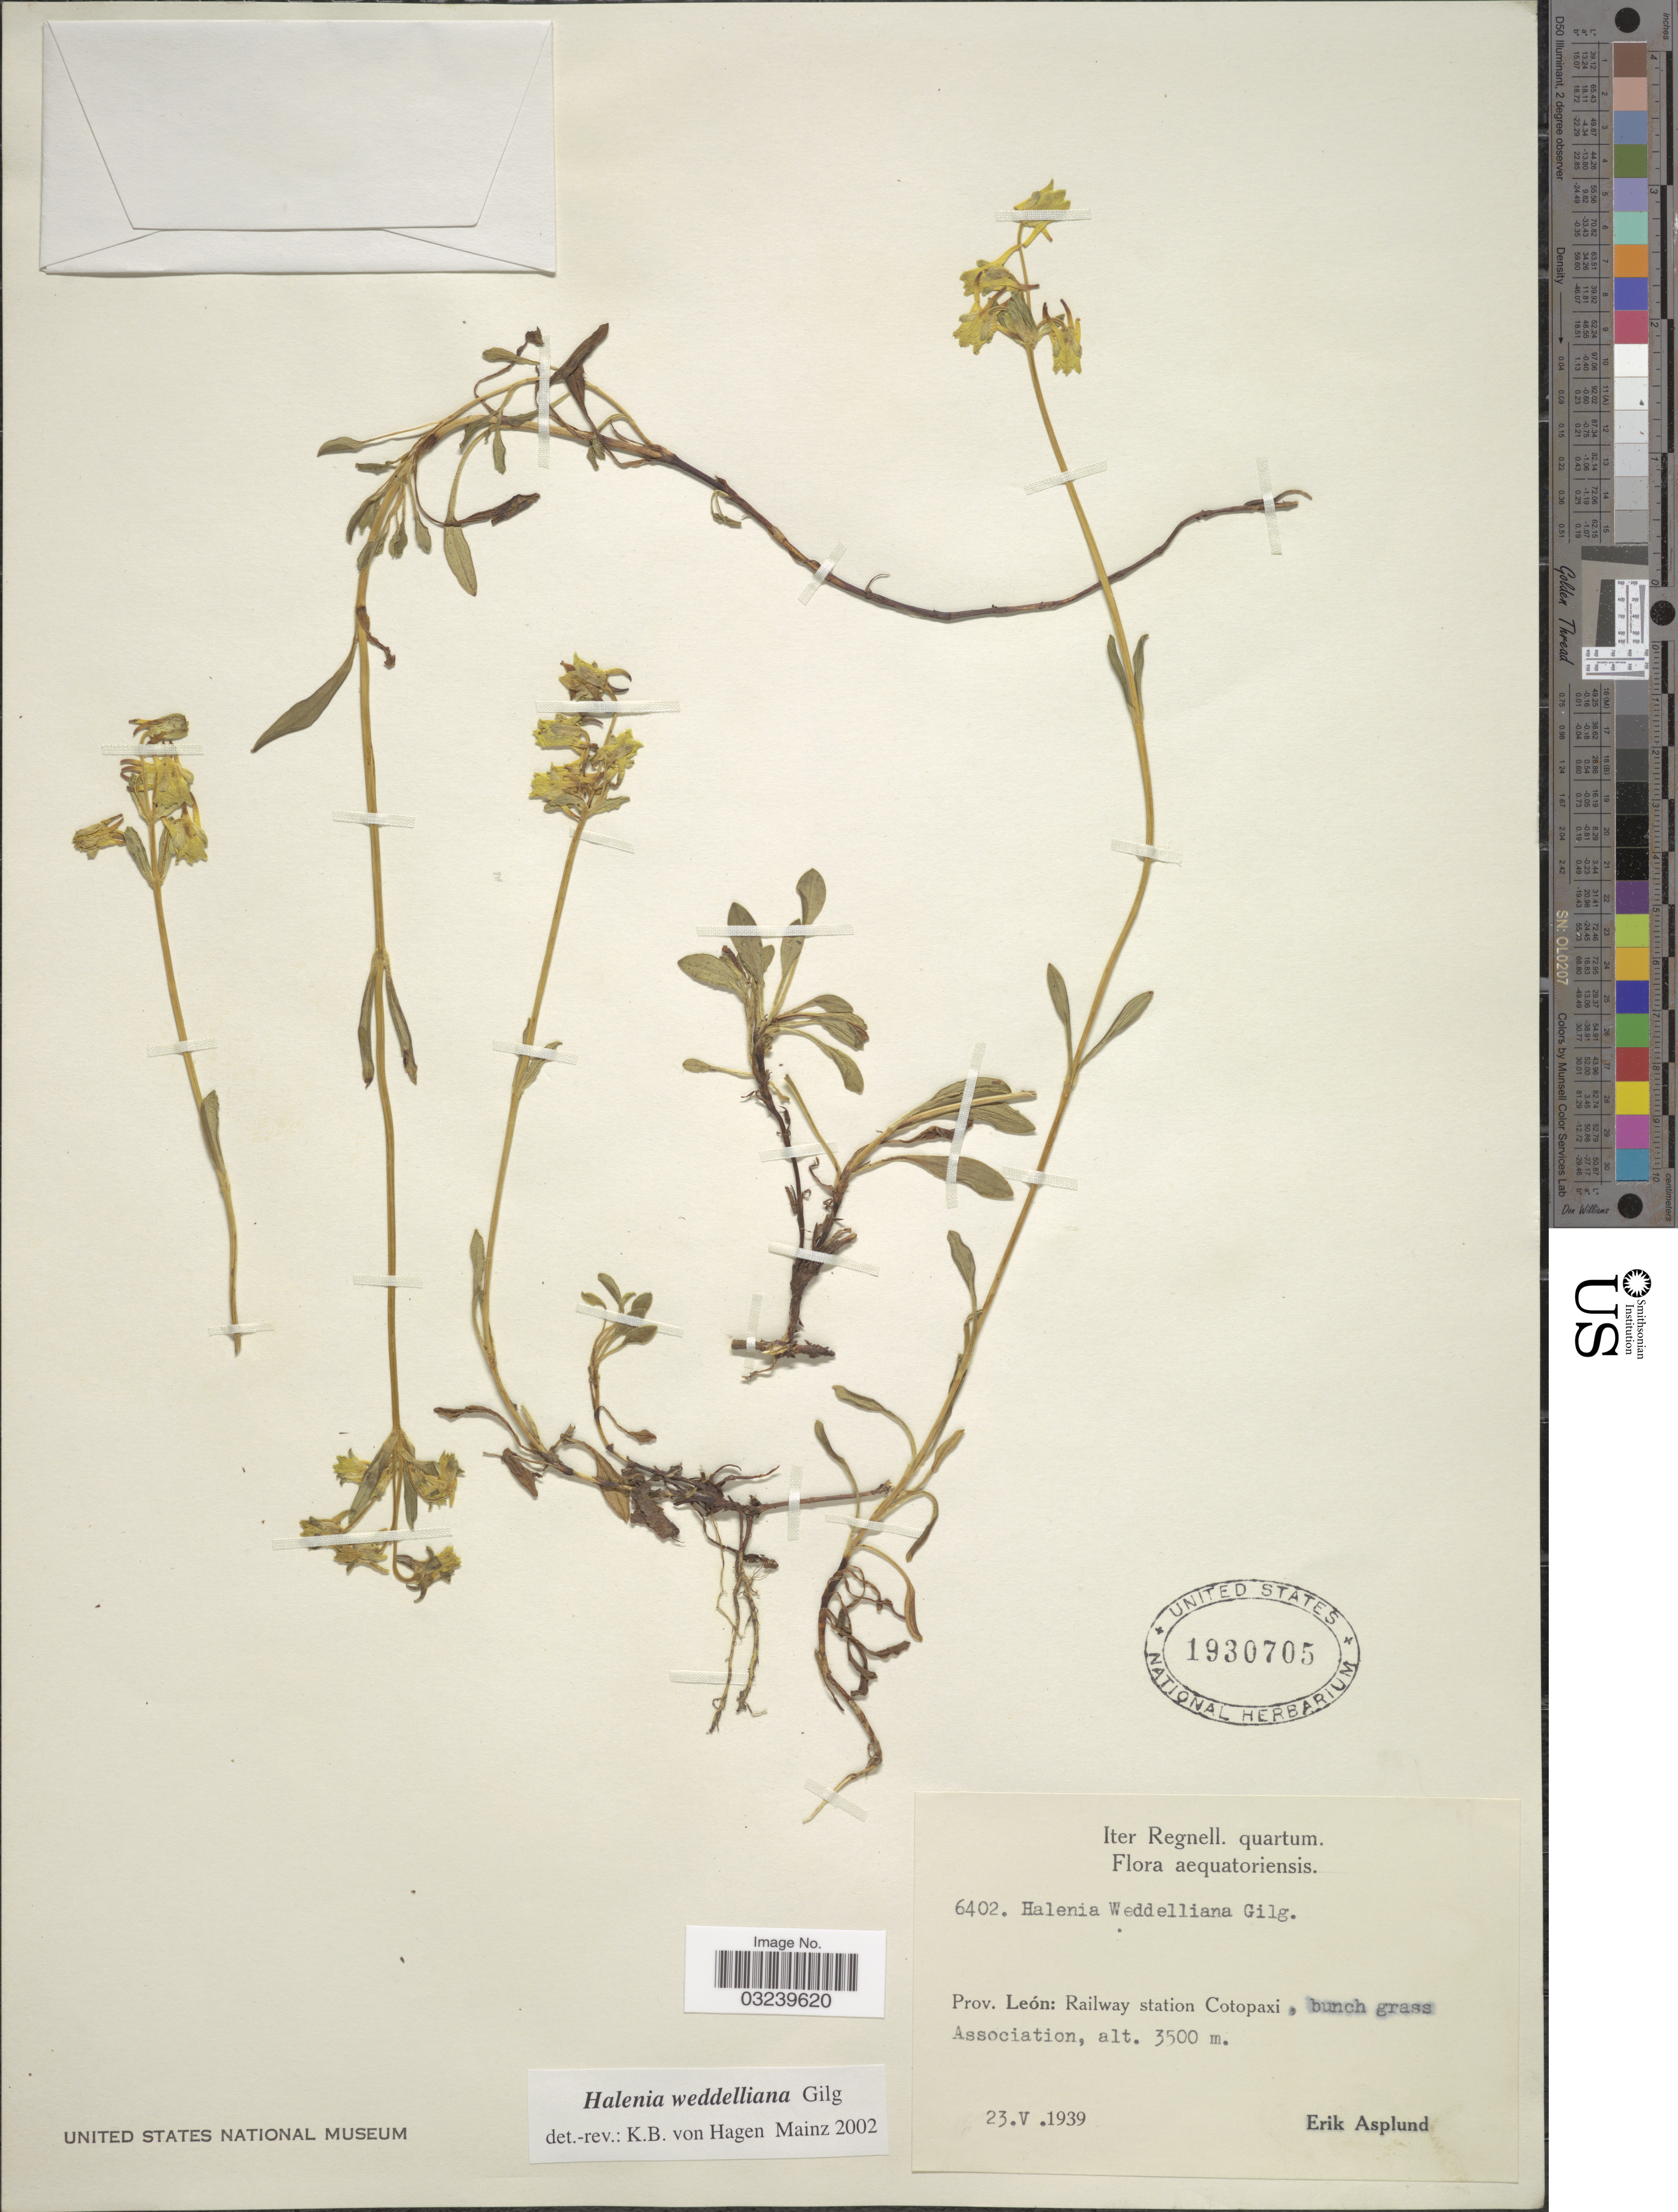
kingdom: Plantae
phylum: Tracheophyta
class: Magnoliopsida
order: Gentianales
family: Gentianaceae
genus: Halenia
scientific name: Halenia weddelliana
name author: Gilg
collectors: E. Asplund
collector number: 6402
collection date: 1939-05-23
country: Nicaragua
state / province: Leon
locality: Prov. León: Railway station Cotopaxi, bunch grass Association.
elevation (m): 3500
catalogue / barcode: US 1930705